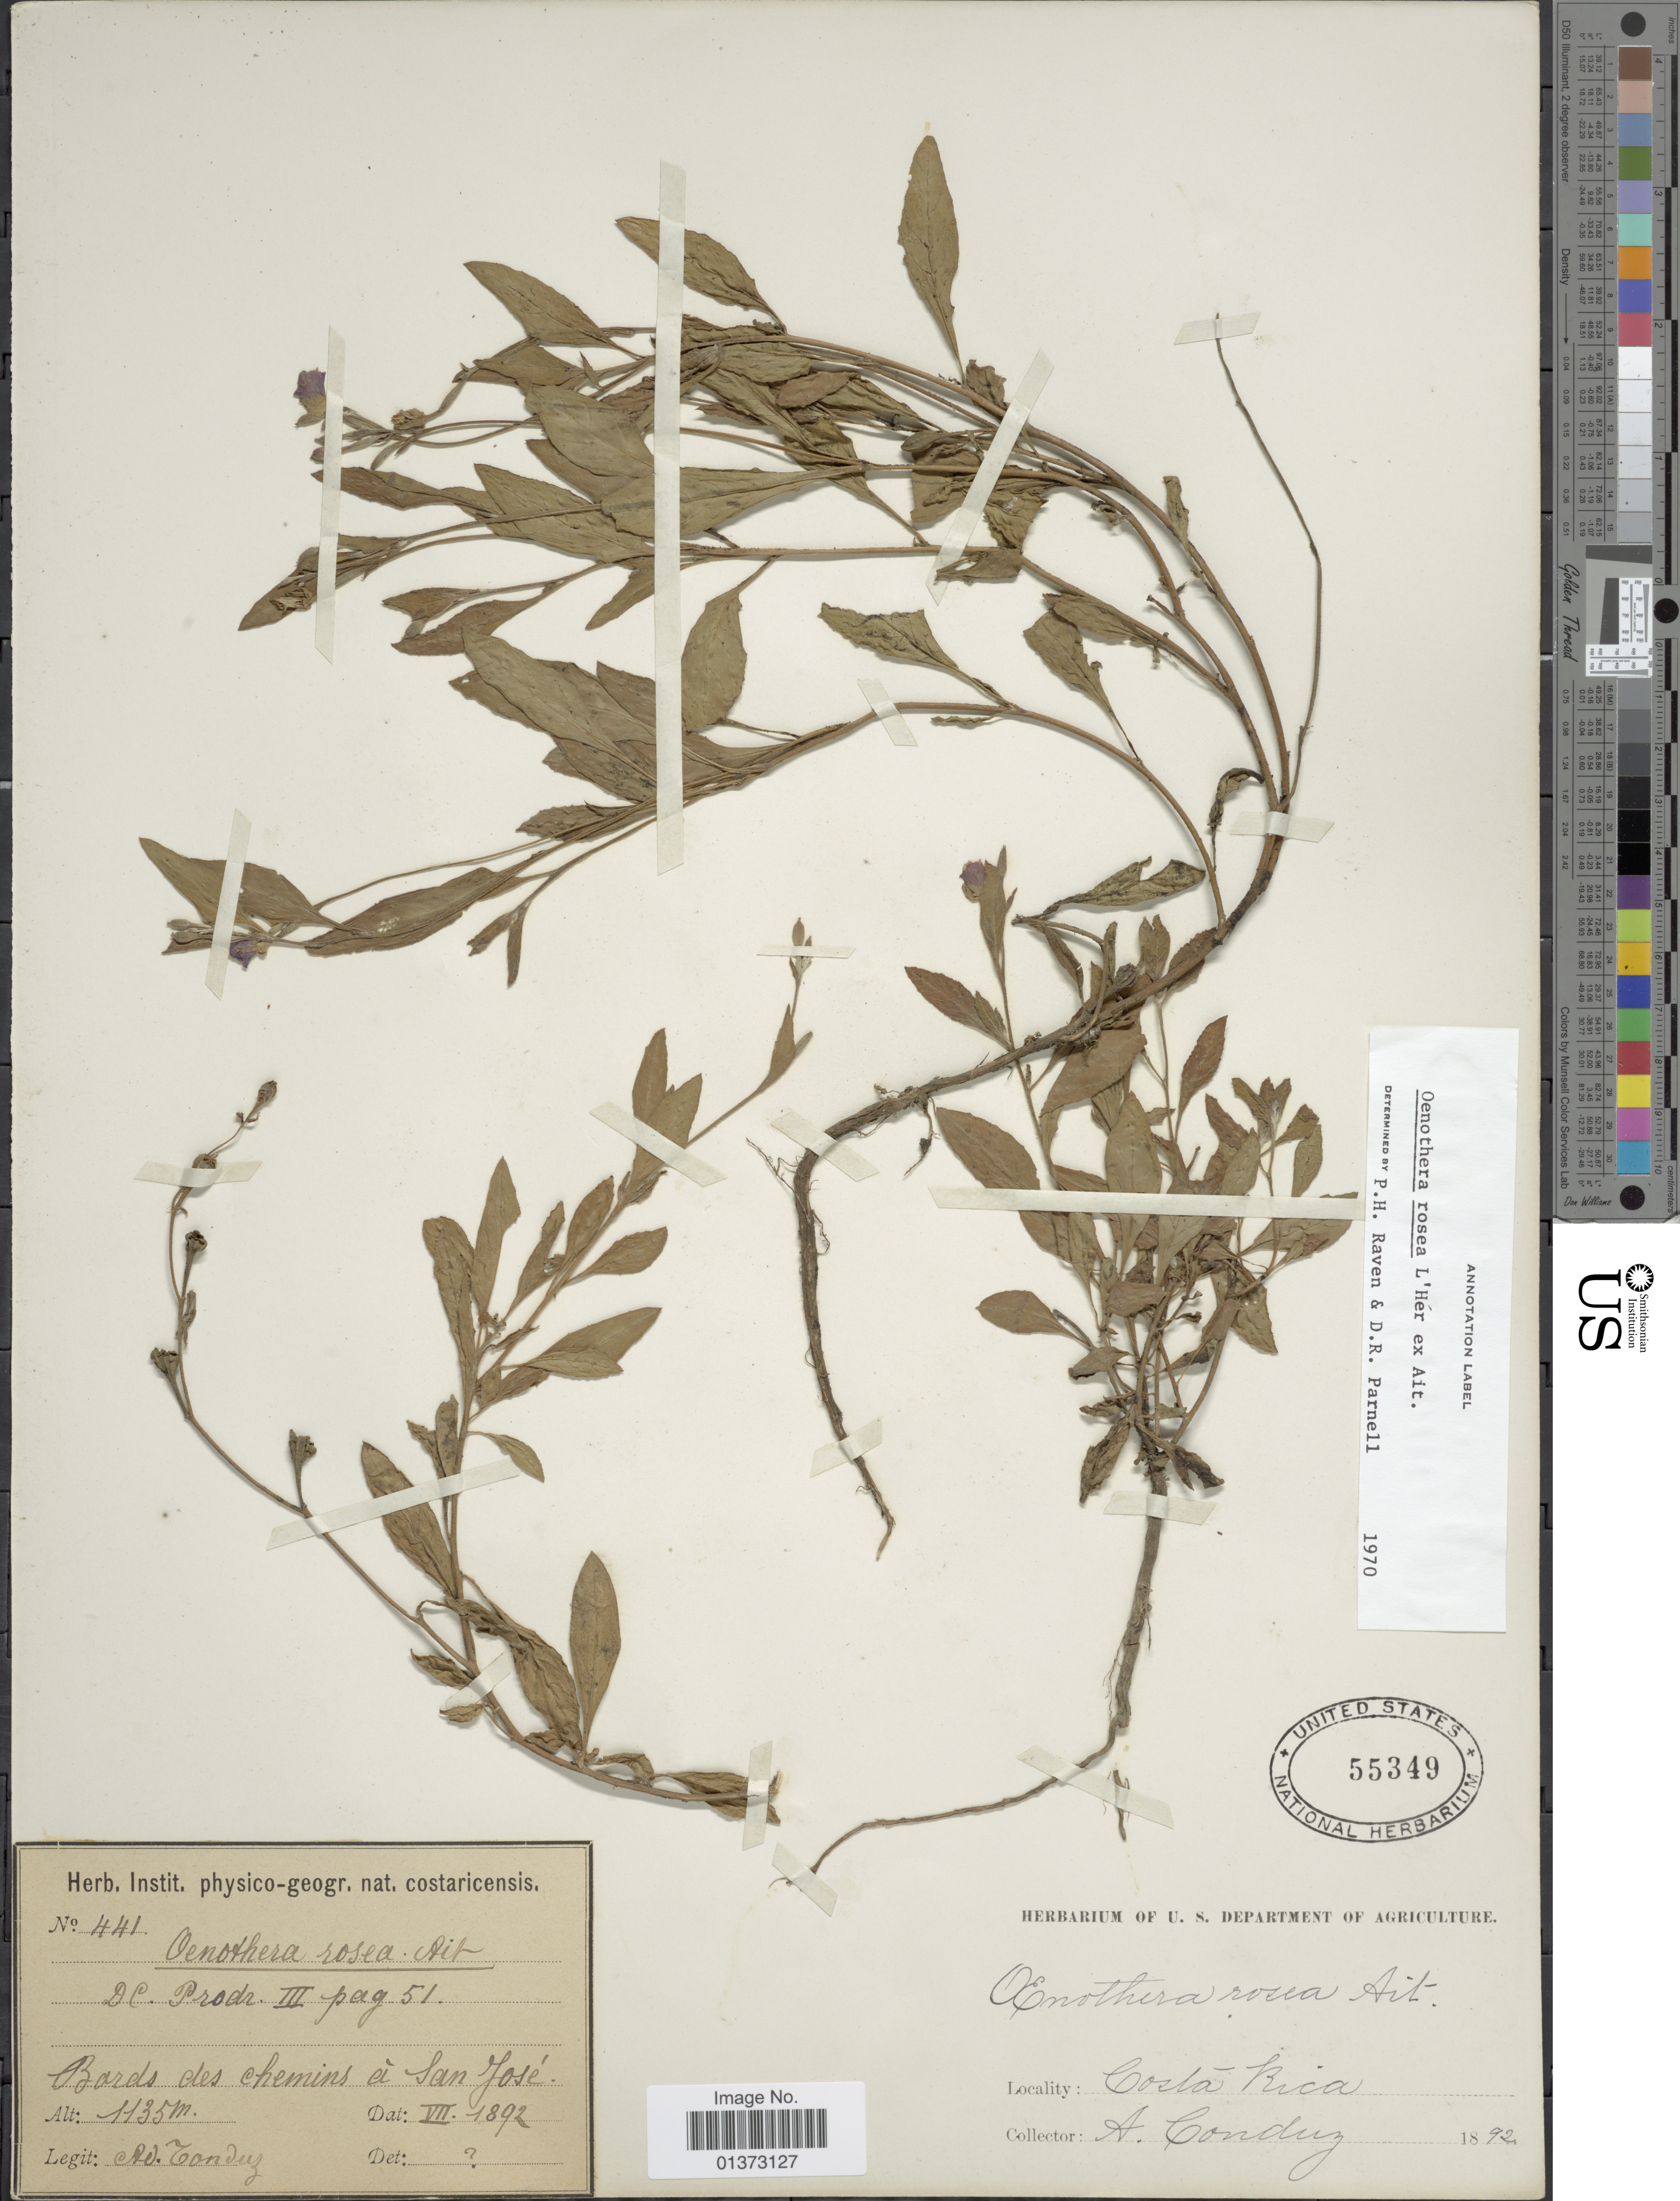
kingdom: Plantae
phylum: Tracheophyta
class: Magnoliopsida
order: Myrtales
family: Onagraceae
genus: Oenothera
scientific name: Oenothera rosea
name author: L'Hér. ex Aiton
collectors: A. Tonduz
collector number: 441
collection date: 1892-08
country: Costa Rica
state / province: San José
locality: Bards des chemins a San Jose.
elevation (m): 1135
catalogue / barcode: US 55349